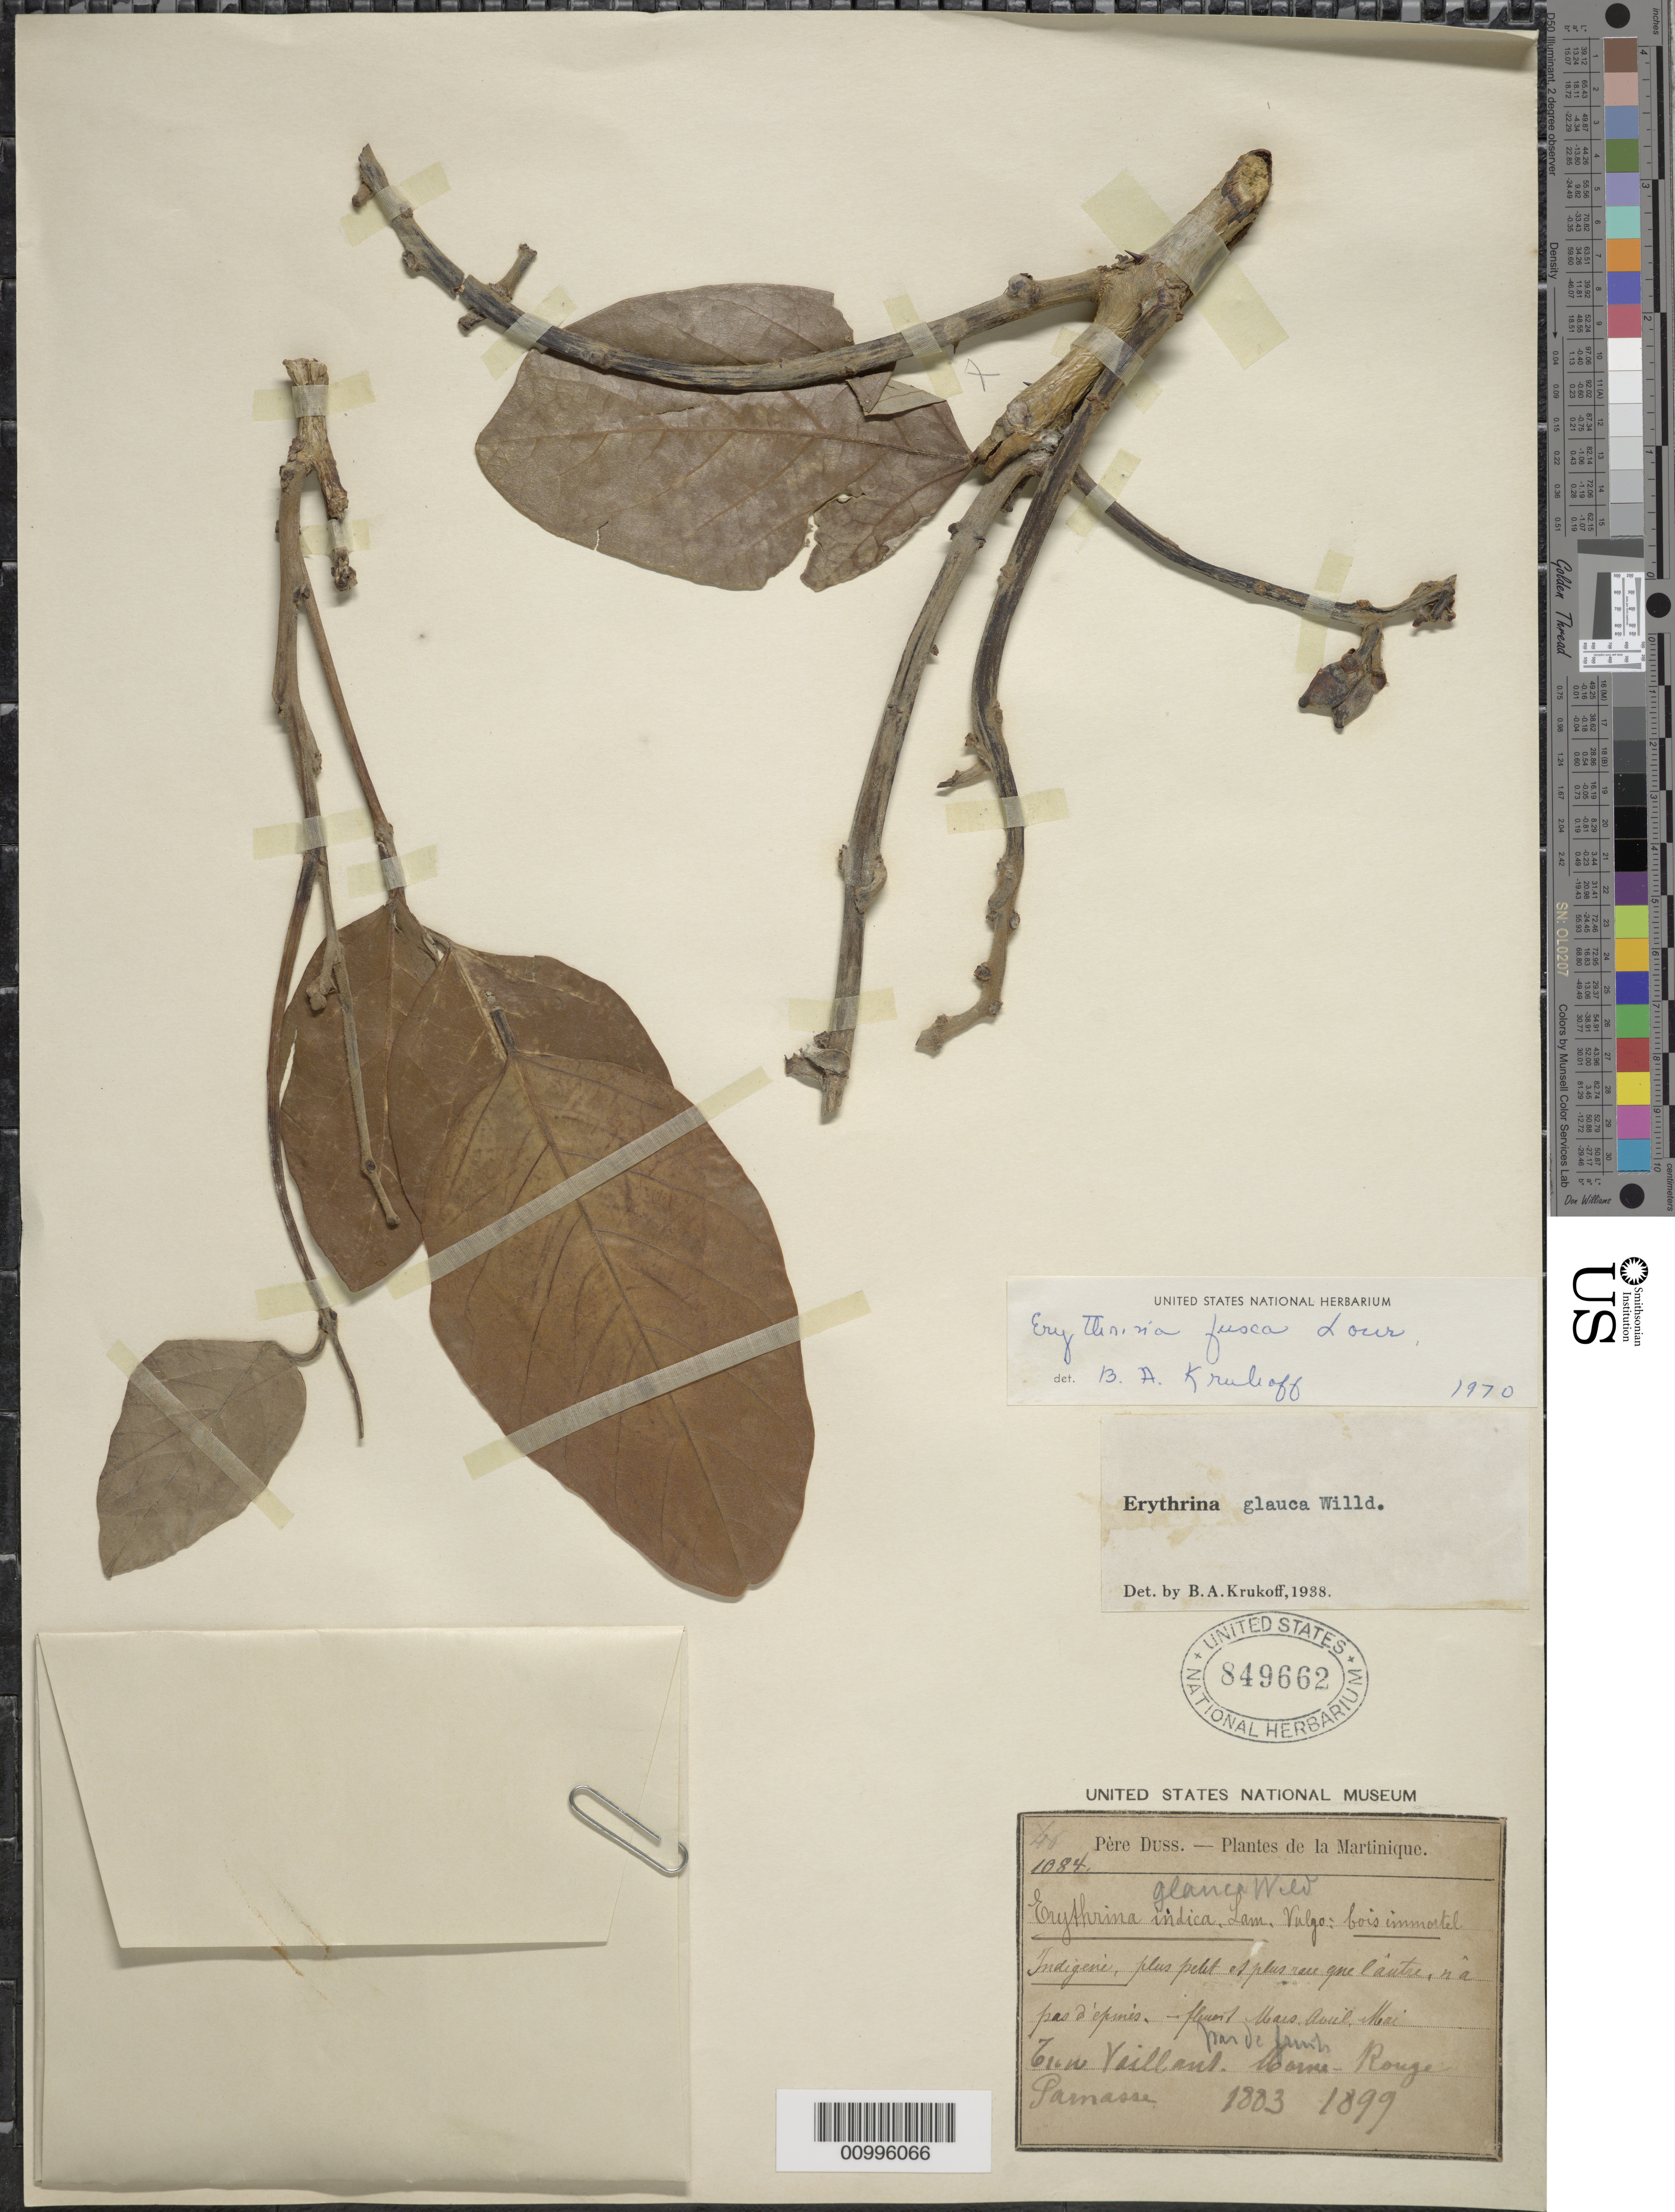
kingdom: Plantae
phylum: Tracheophyta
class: Magnoliopsida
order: Fabales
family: Fabaceae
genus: Erythrina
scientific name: Erythrina fusca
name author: Lour.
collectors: Père Duss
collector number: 1084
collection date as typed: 1983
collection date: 1983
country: Martinique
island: Martinique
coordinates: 0 N, 0 E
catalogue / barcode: US 849662